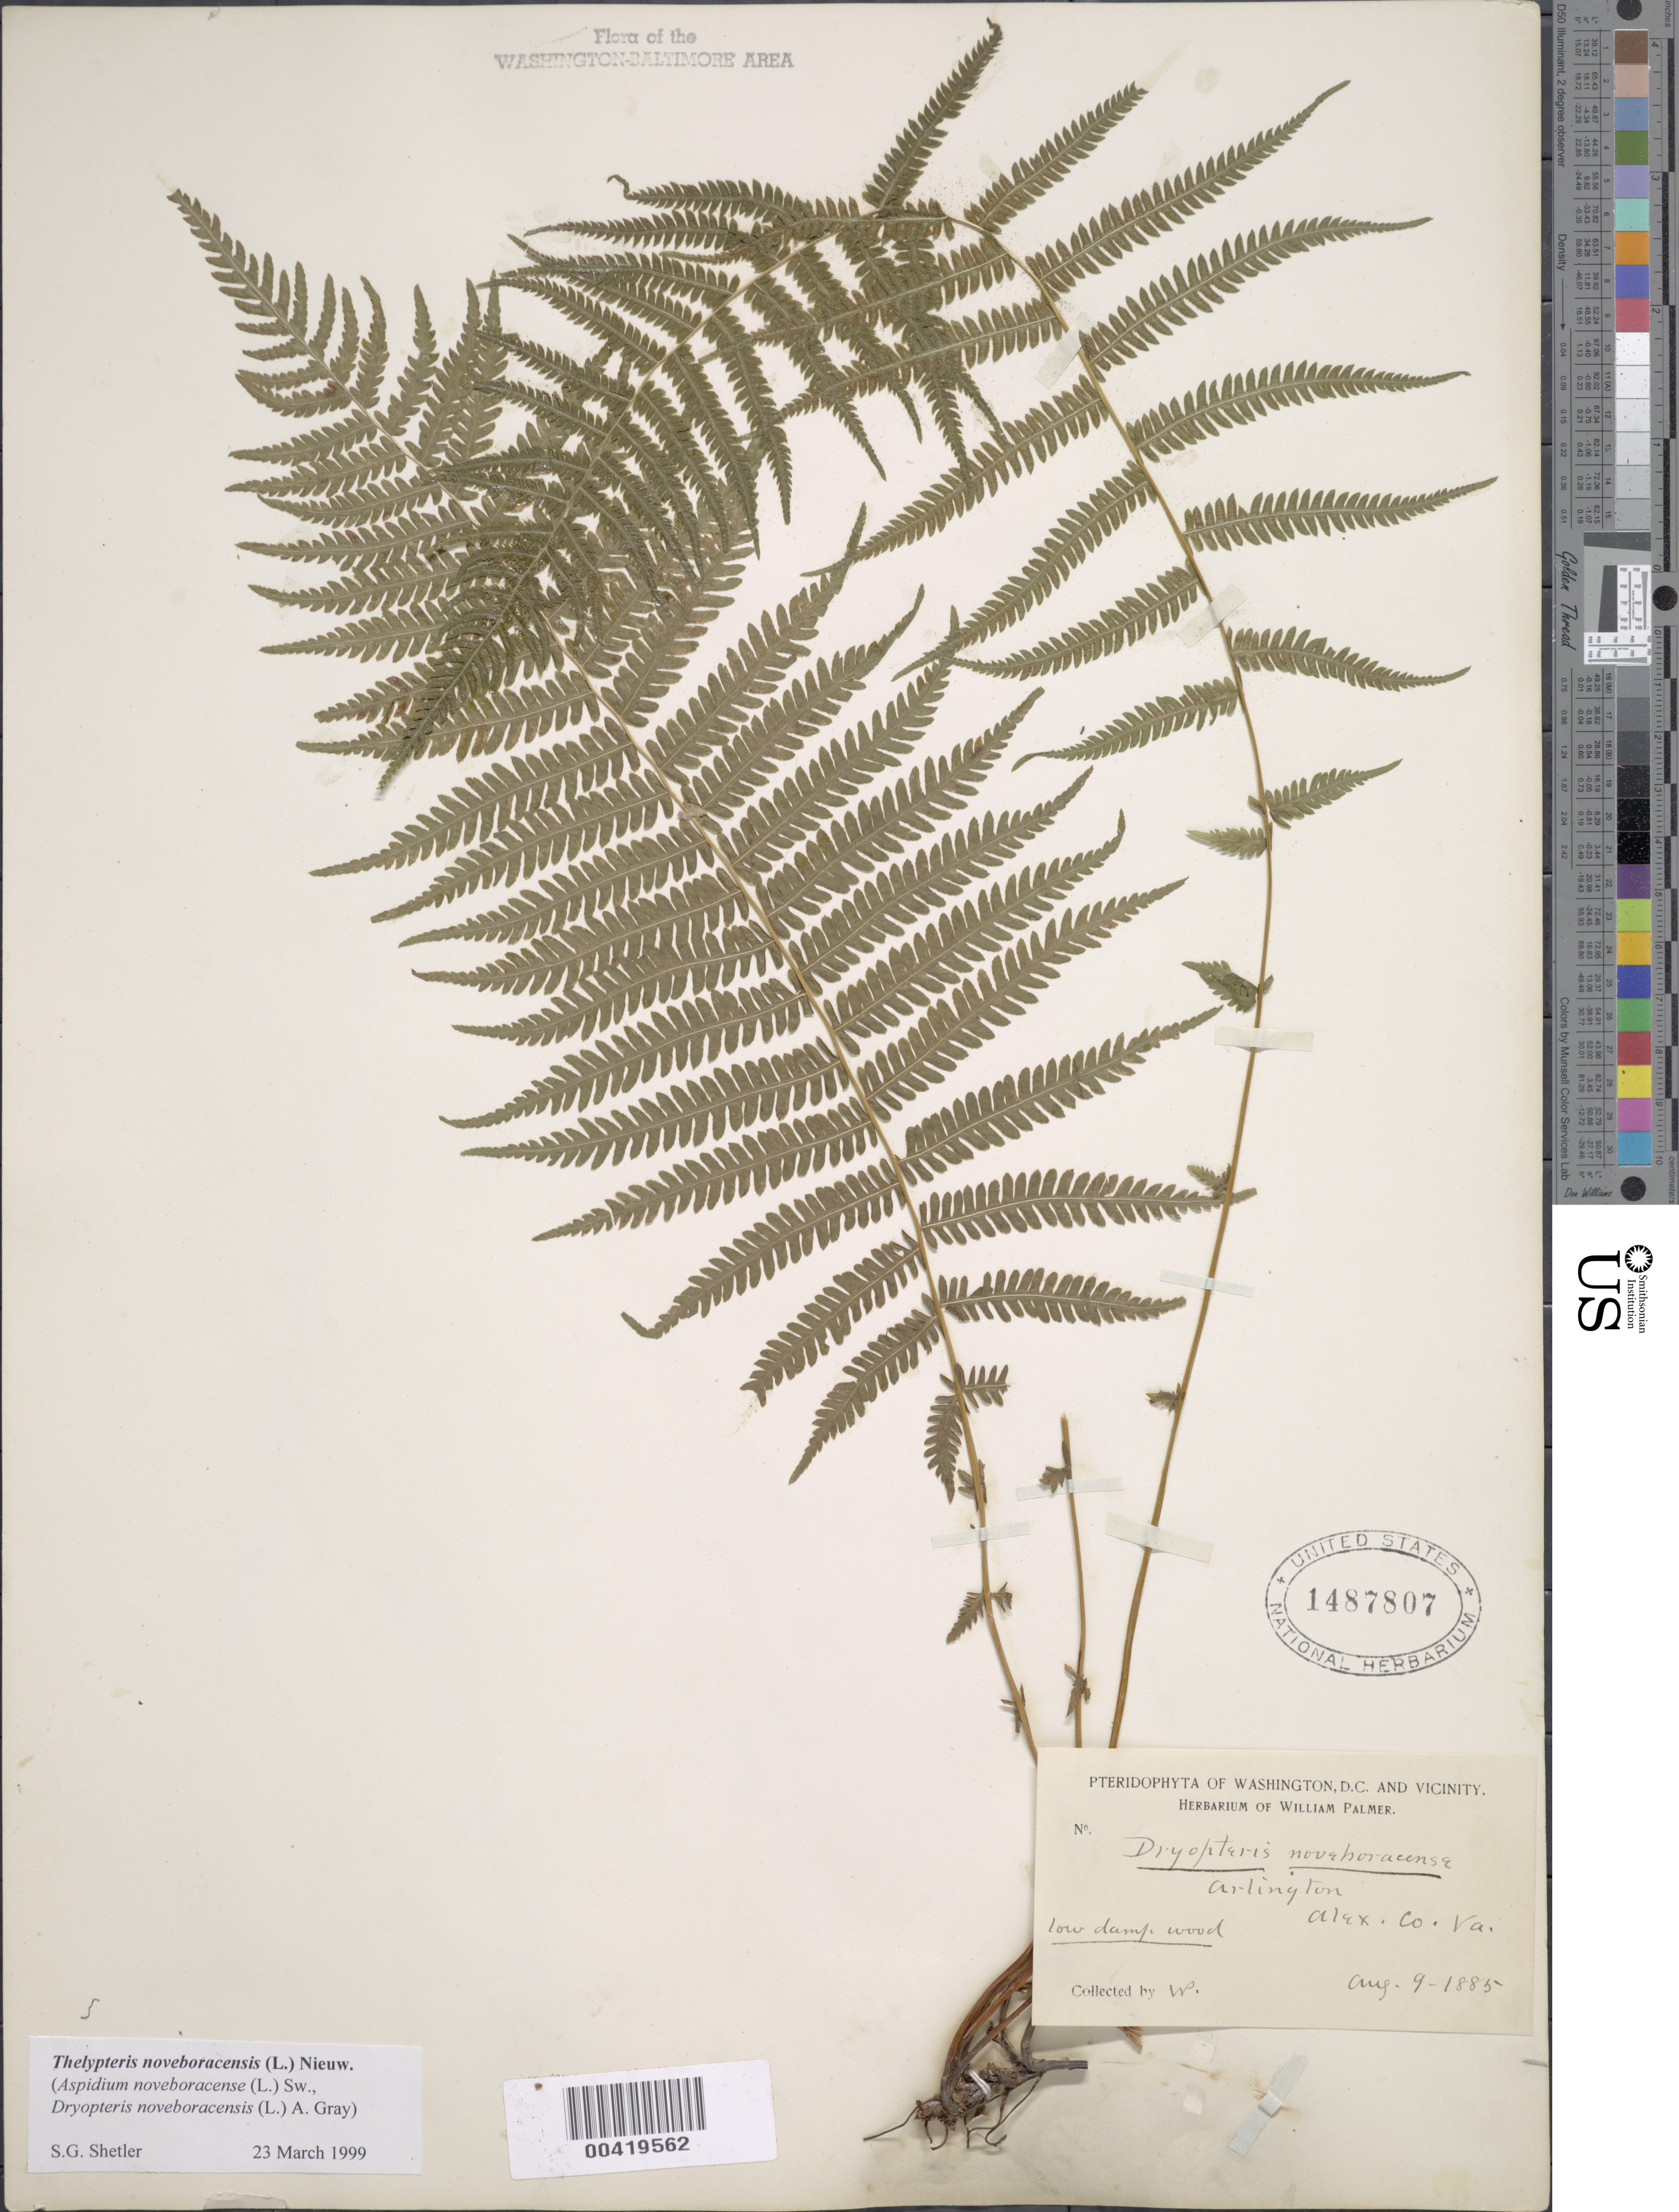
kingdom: Plantae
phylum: Tracheophyta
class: Polypodiopsida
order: Polypodiales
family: Thelypteridaceae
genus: Parathelypteris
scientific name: Parathelypteris noveboracensis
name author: (L.) Ching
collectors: W. Palmer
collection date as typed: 09 Aug 1885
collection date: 1885-08-09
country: United States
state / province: Virginia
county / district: Arlington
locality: Arlington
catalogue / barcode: US 1487807